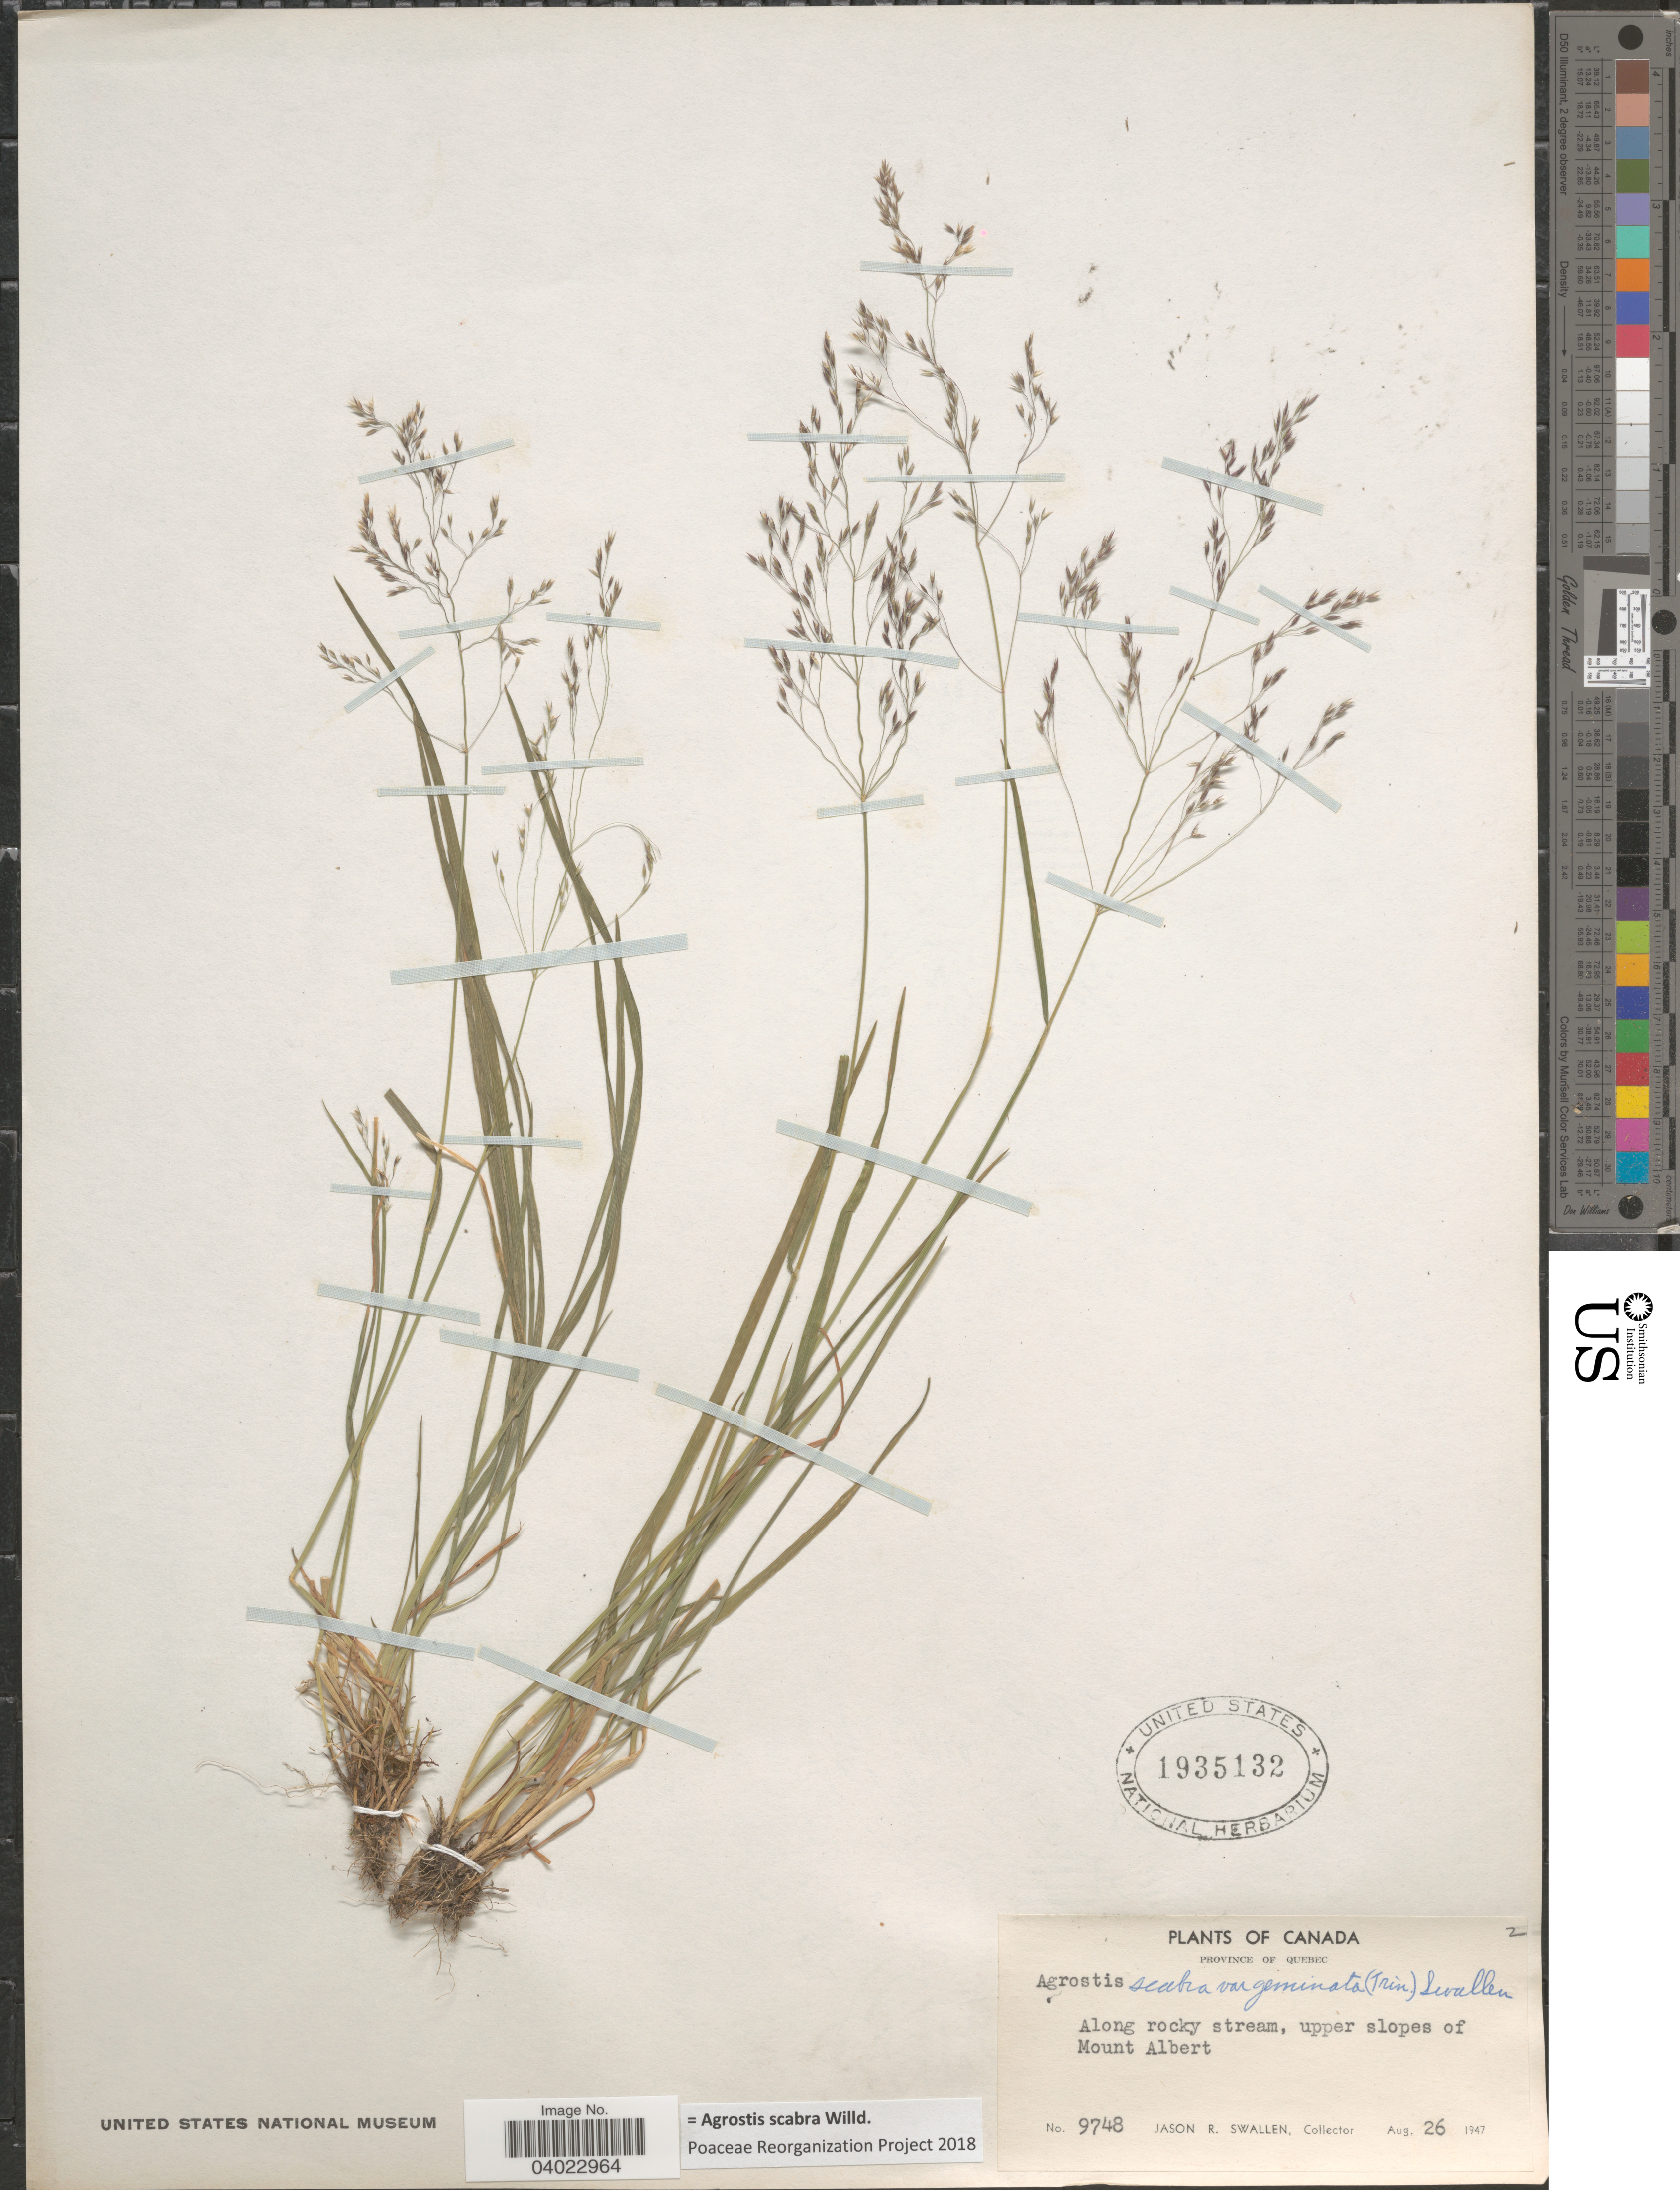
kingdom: Plantae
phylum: Tracheophyta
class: Liliopsida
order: Poales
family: Poaceae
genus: Agrostis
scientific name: Agrostis scabra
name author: Willd.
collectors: J. R. Swallen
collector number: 9748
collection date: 1947-08-26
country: Canada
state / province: Quebec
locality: Upper slopes of Mount Albert.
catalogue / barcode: US 1935132